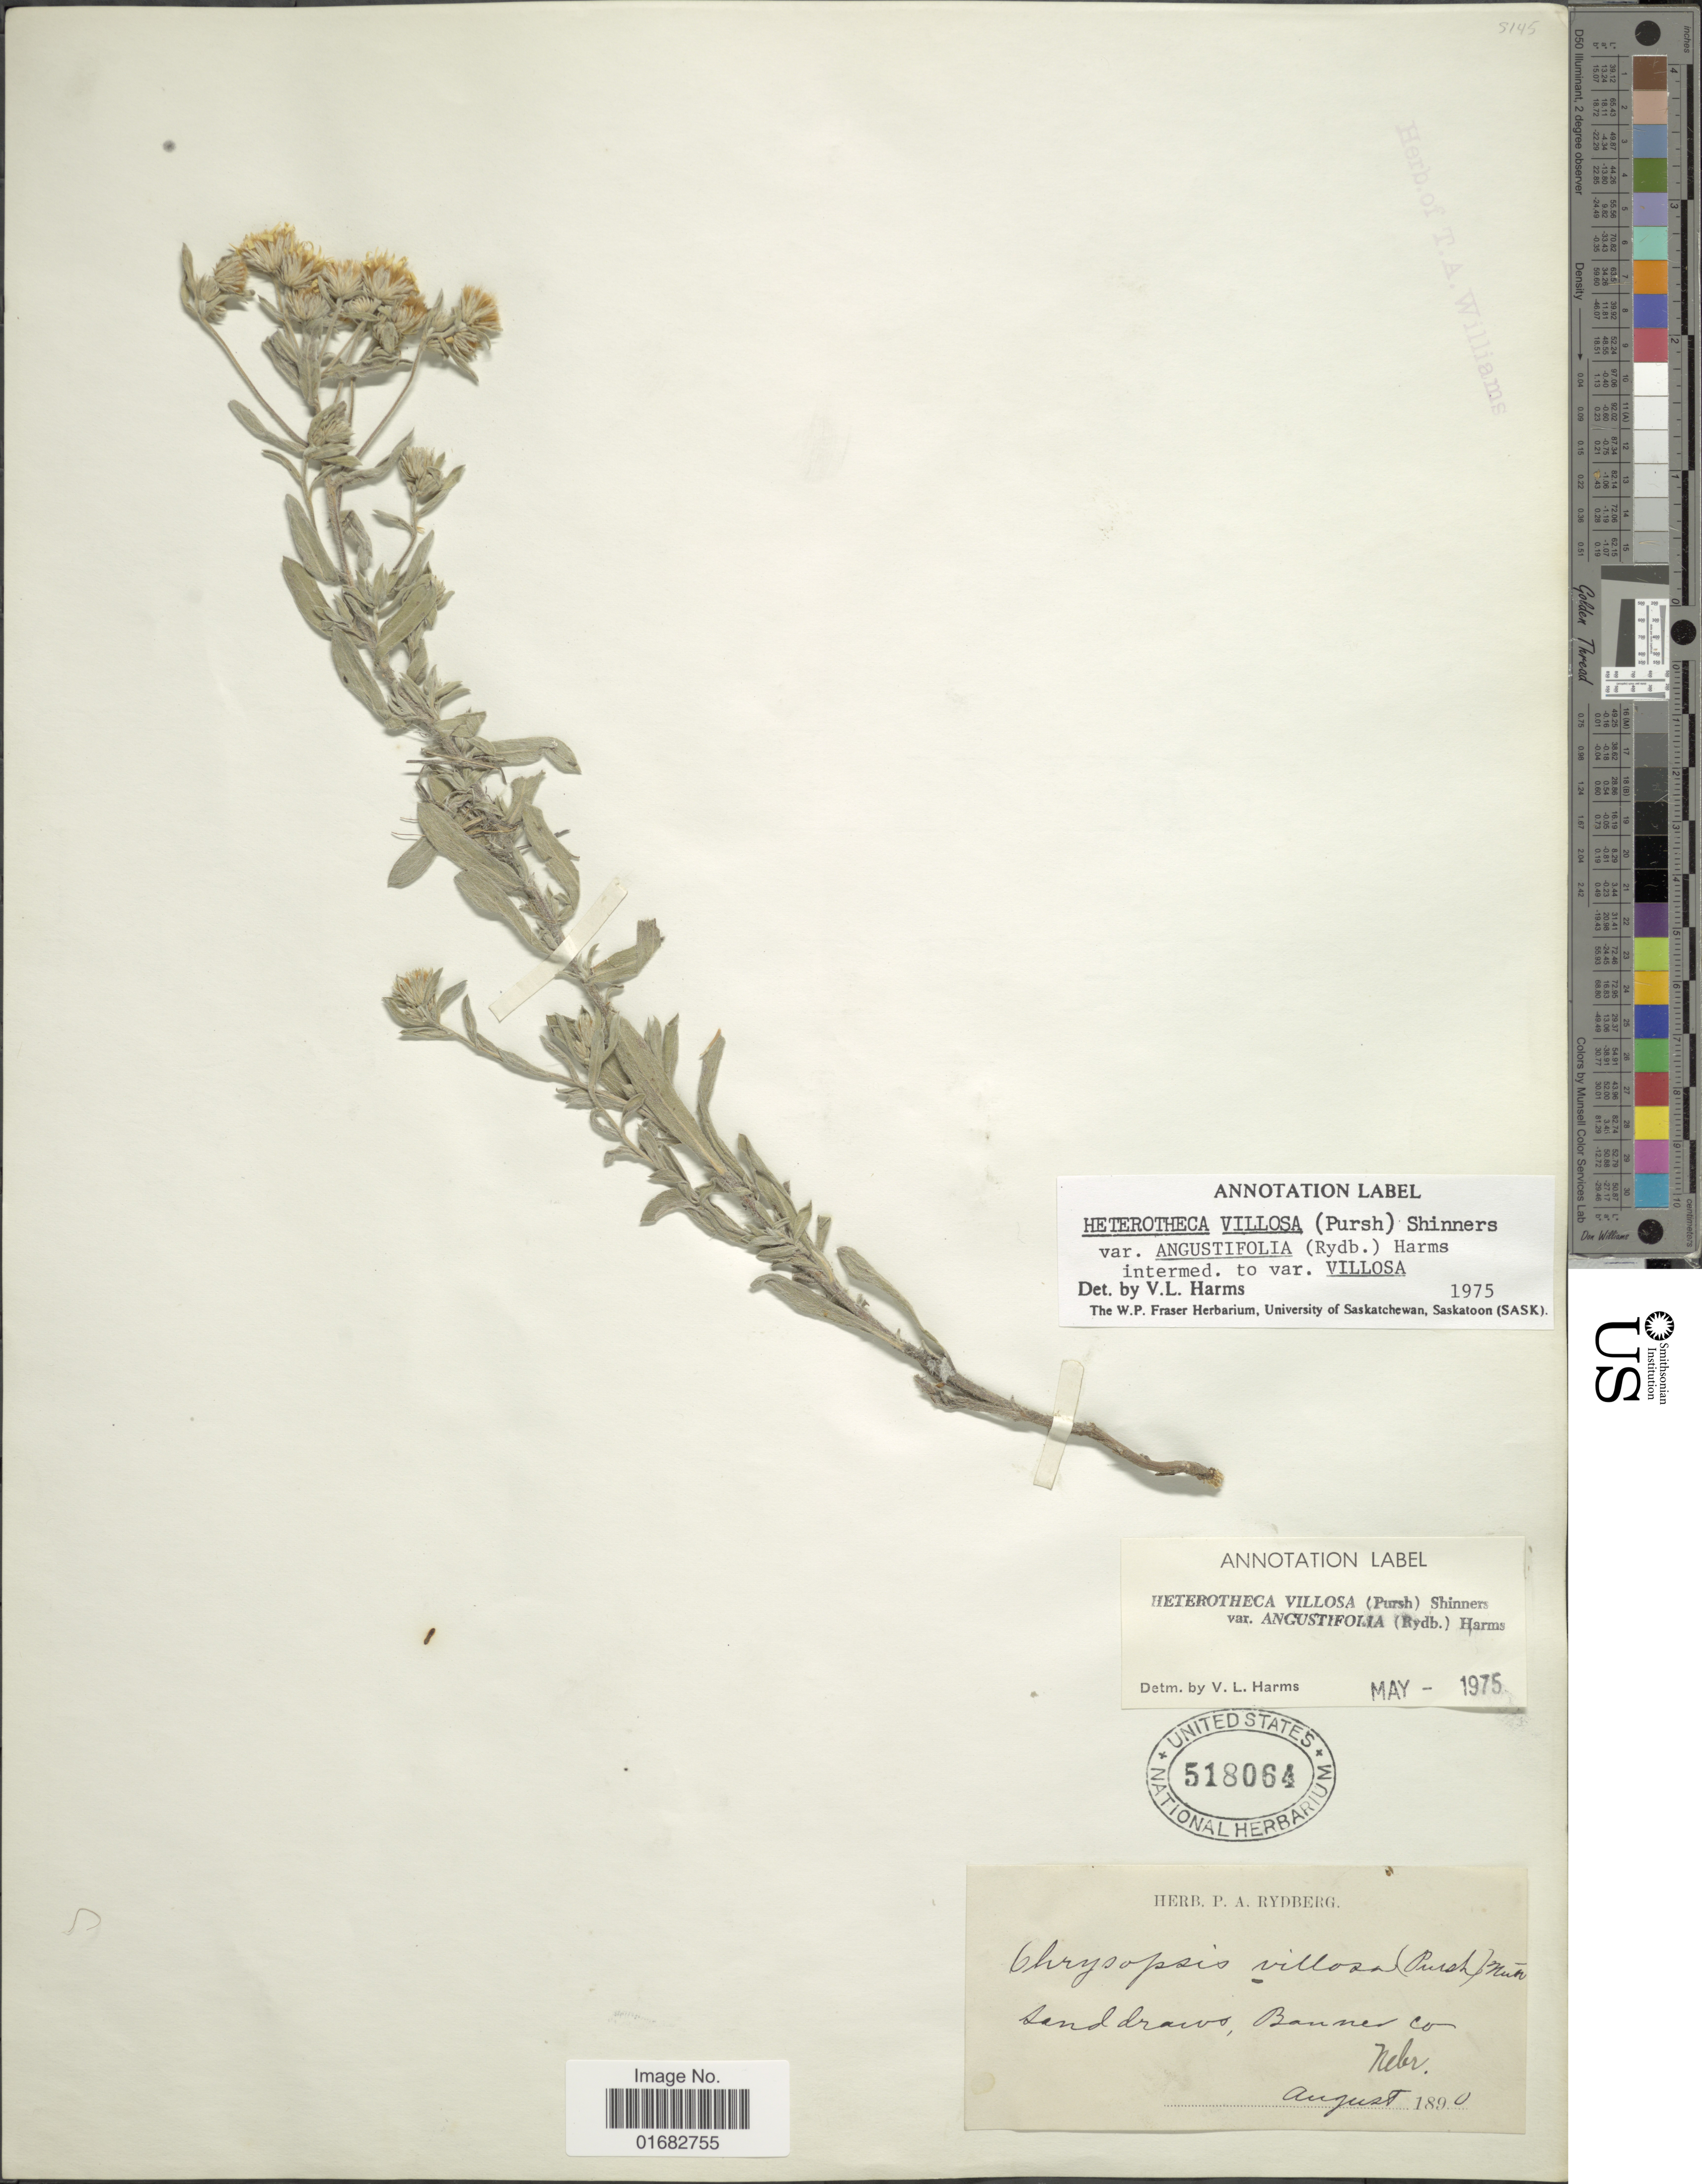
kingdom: Plantae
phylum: Tracheophyta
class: Magnoliopsida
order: Asterales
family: Asteraceae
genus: Heterotheca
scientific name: Heterotheca villosa var. angustifolia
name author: (Rydb.) V.L. Harms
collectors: ex herb. P. A. Rydberg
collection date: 1890-08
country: United States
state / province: Nebraska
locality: Banner Co.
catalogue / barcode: US 518064